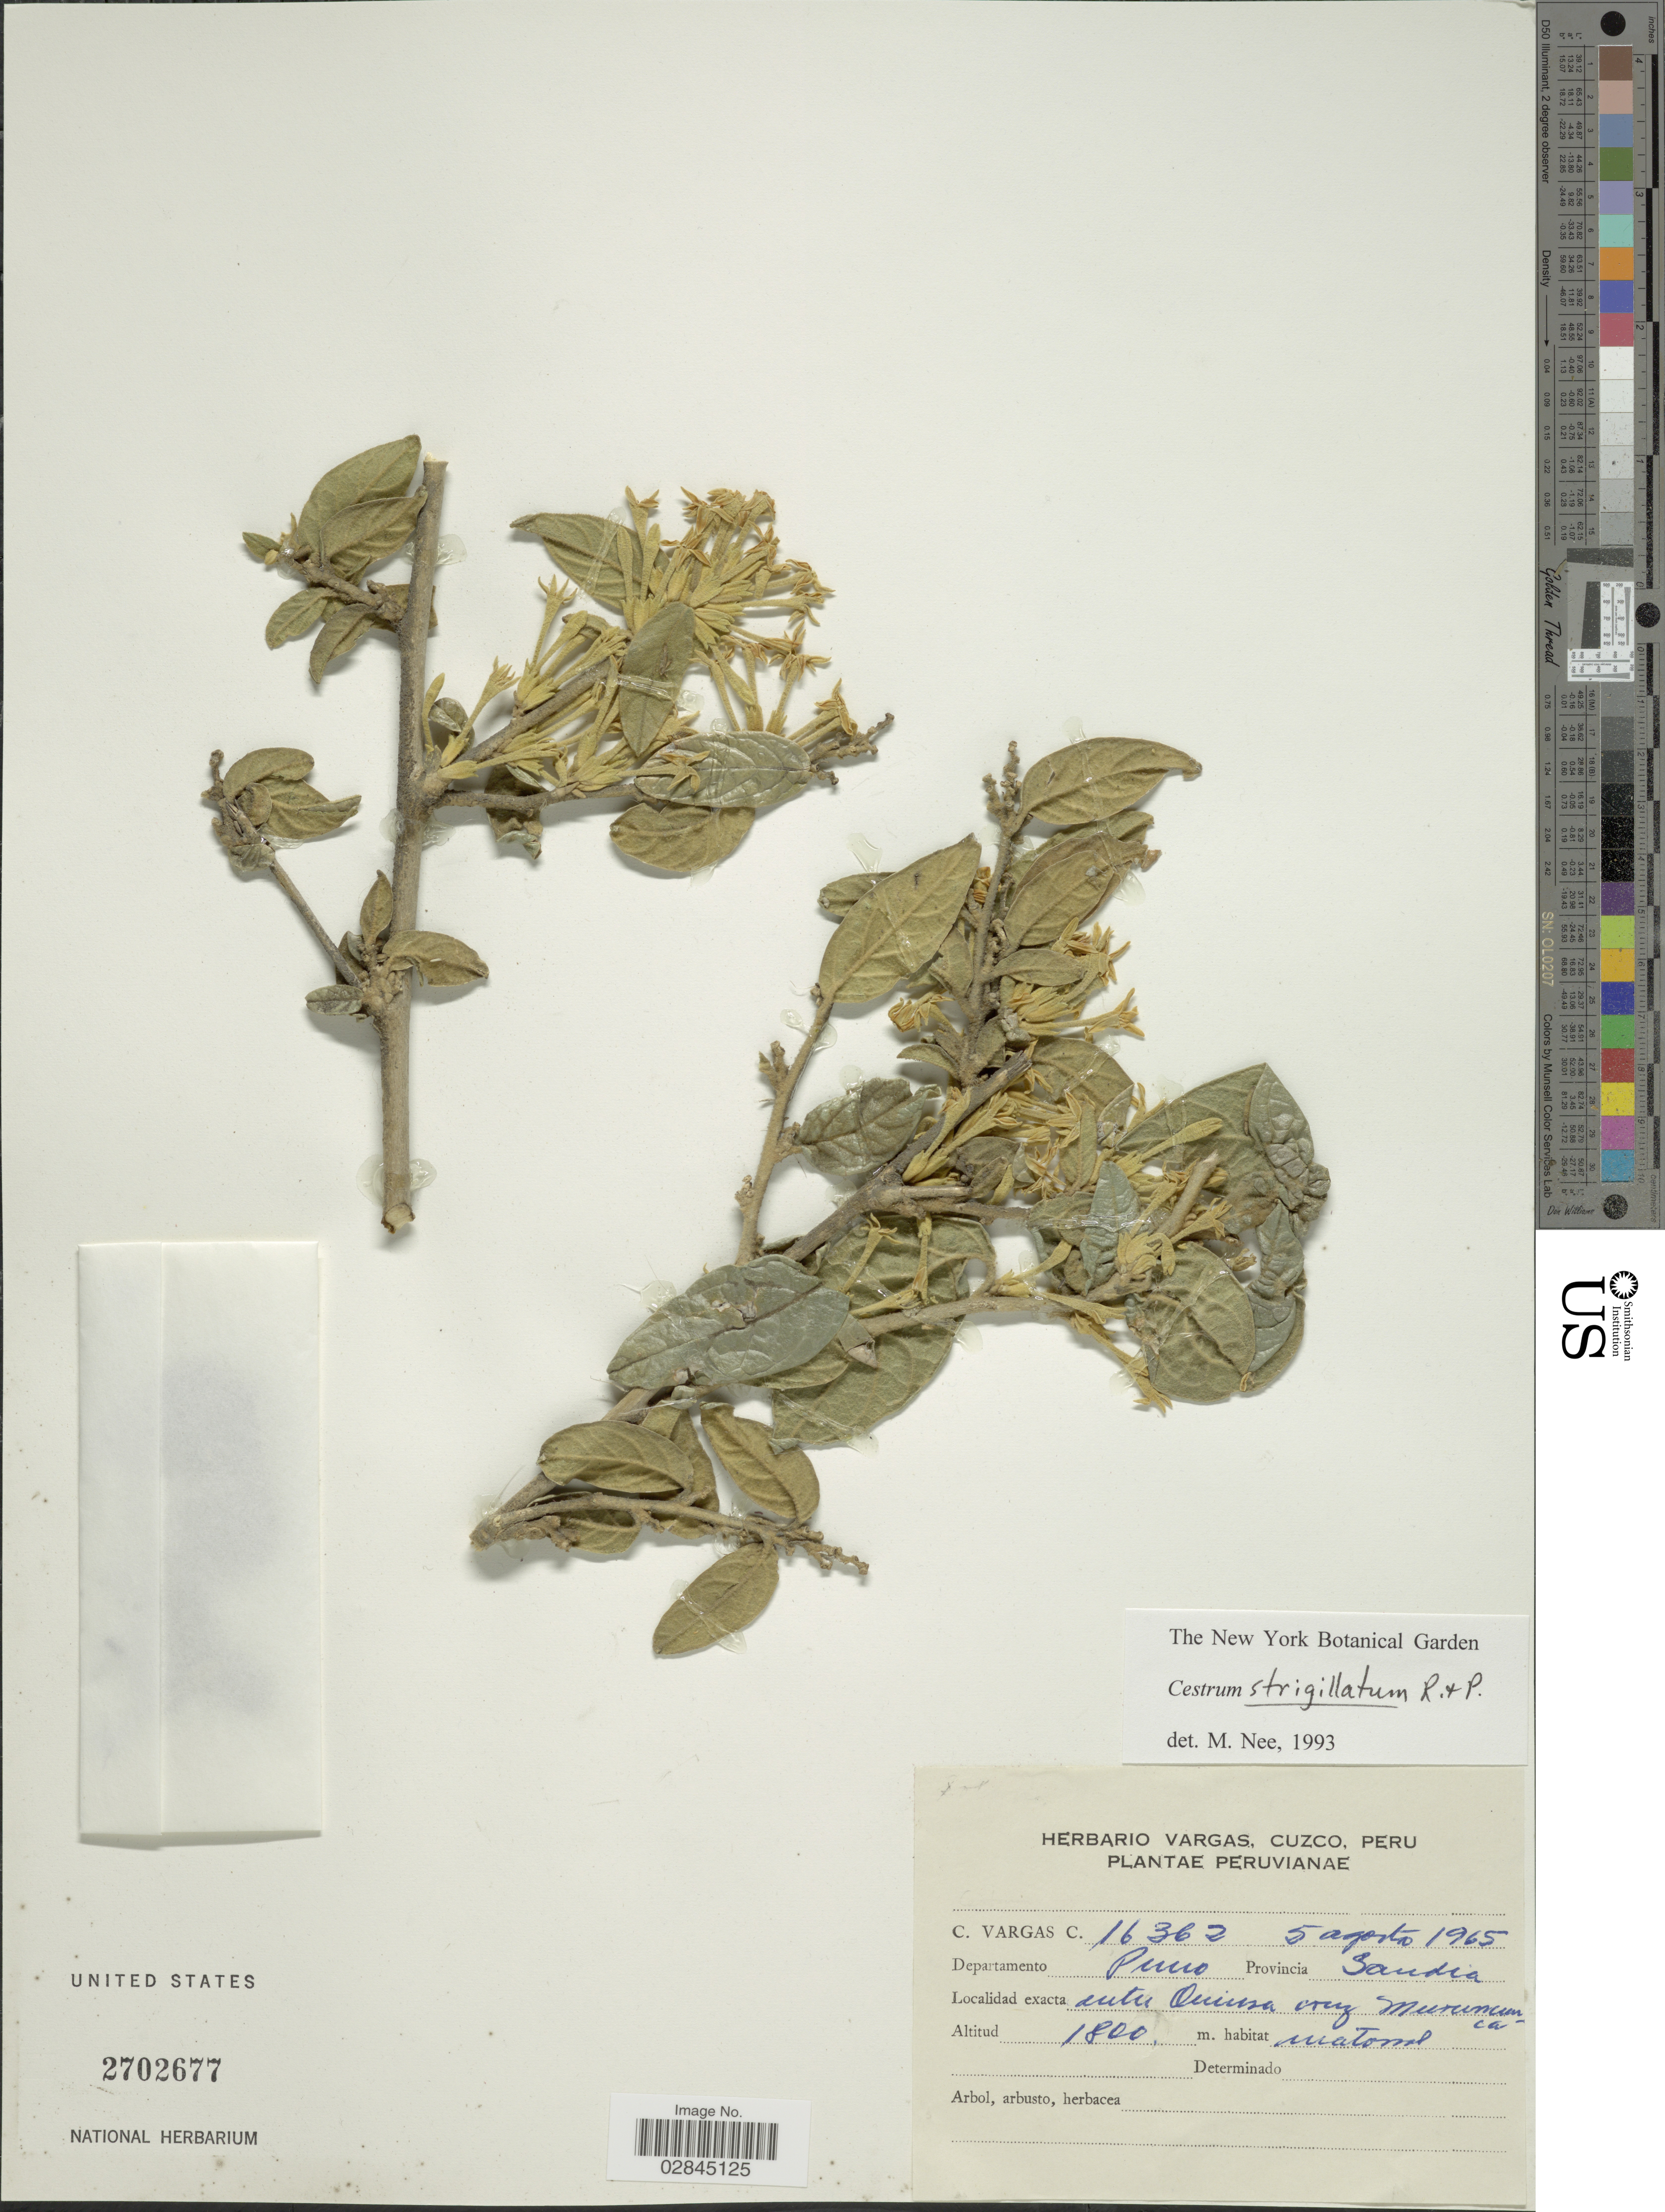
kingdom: Plantae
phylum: Tracheophyta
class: Magnoliopsida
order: Solanales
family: Solanaceae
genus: Cestrum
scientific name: Cestrum strigilatum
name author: Ruiz & Pav.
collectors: C. Vargas Calderón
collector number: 16362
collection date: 1965-08-05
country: Peru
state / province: Puno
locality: Departamento Puno. Provencia Sandia, entre Quinsacruz [Quinsa Cruz], Muruncunca.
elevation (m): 1800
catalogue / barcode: US 2702677